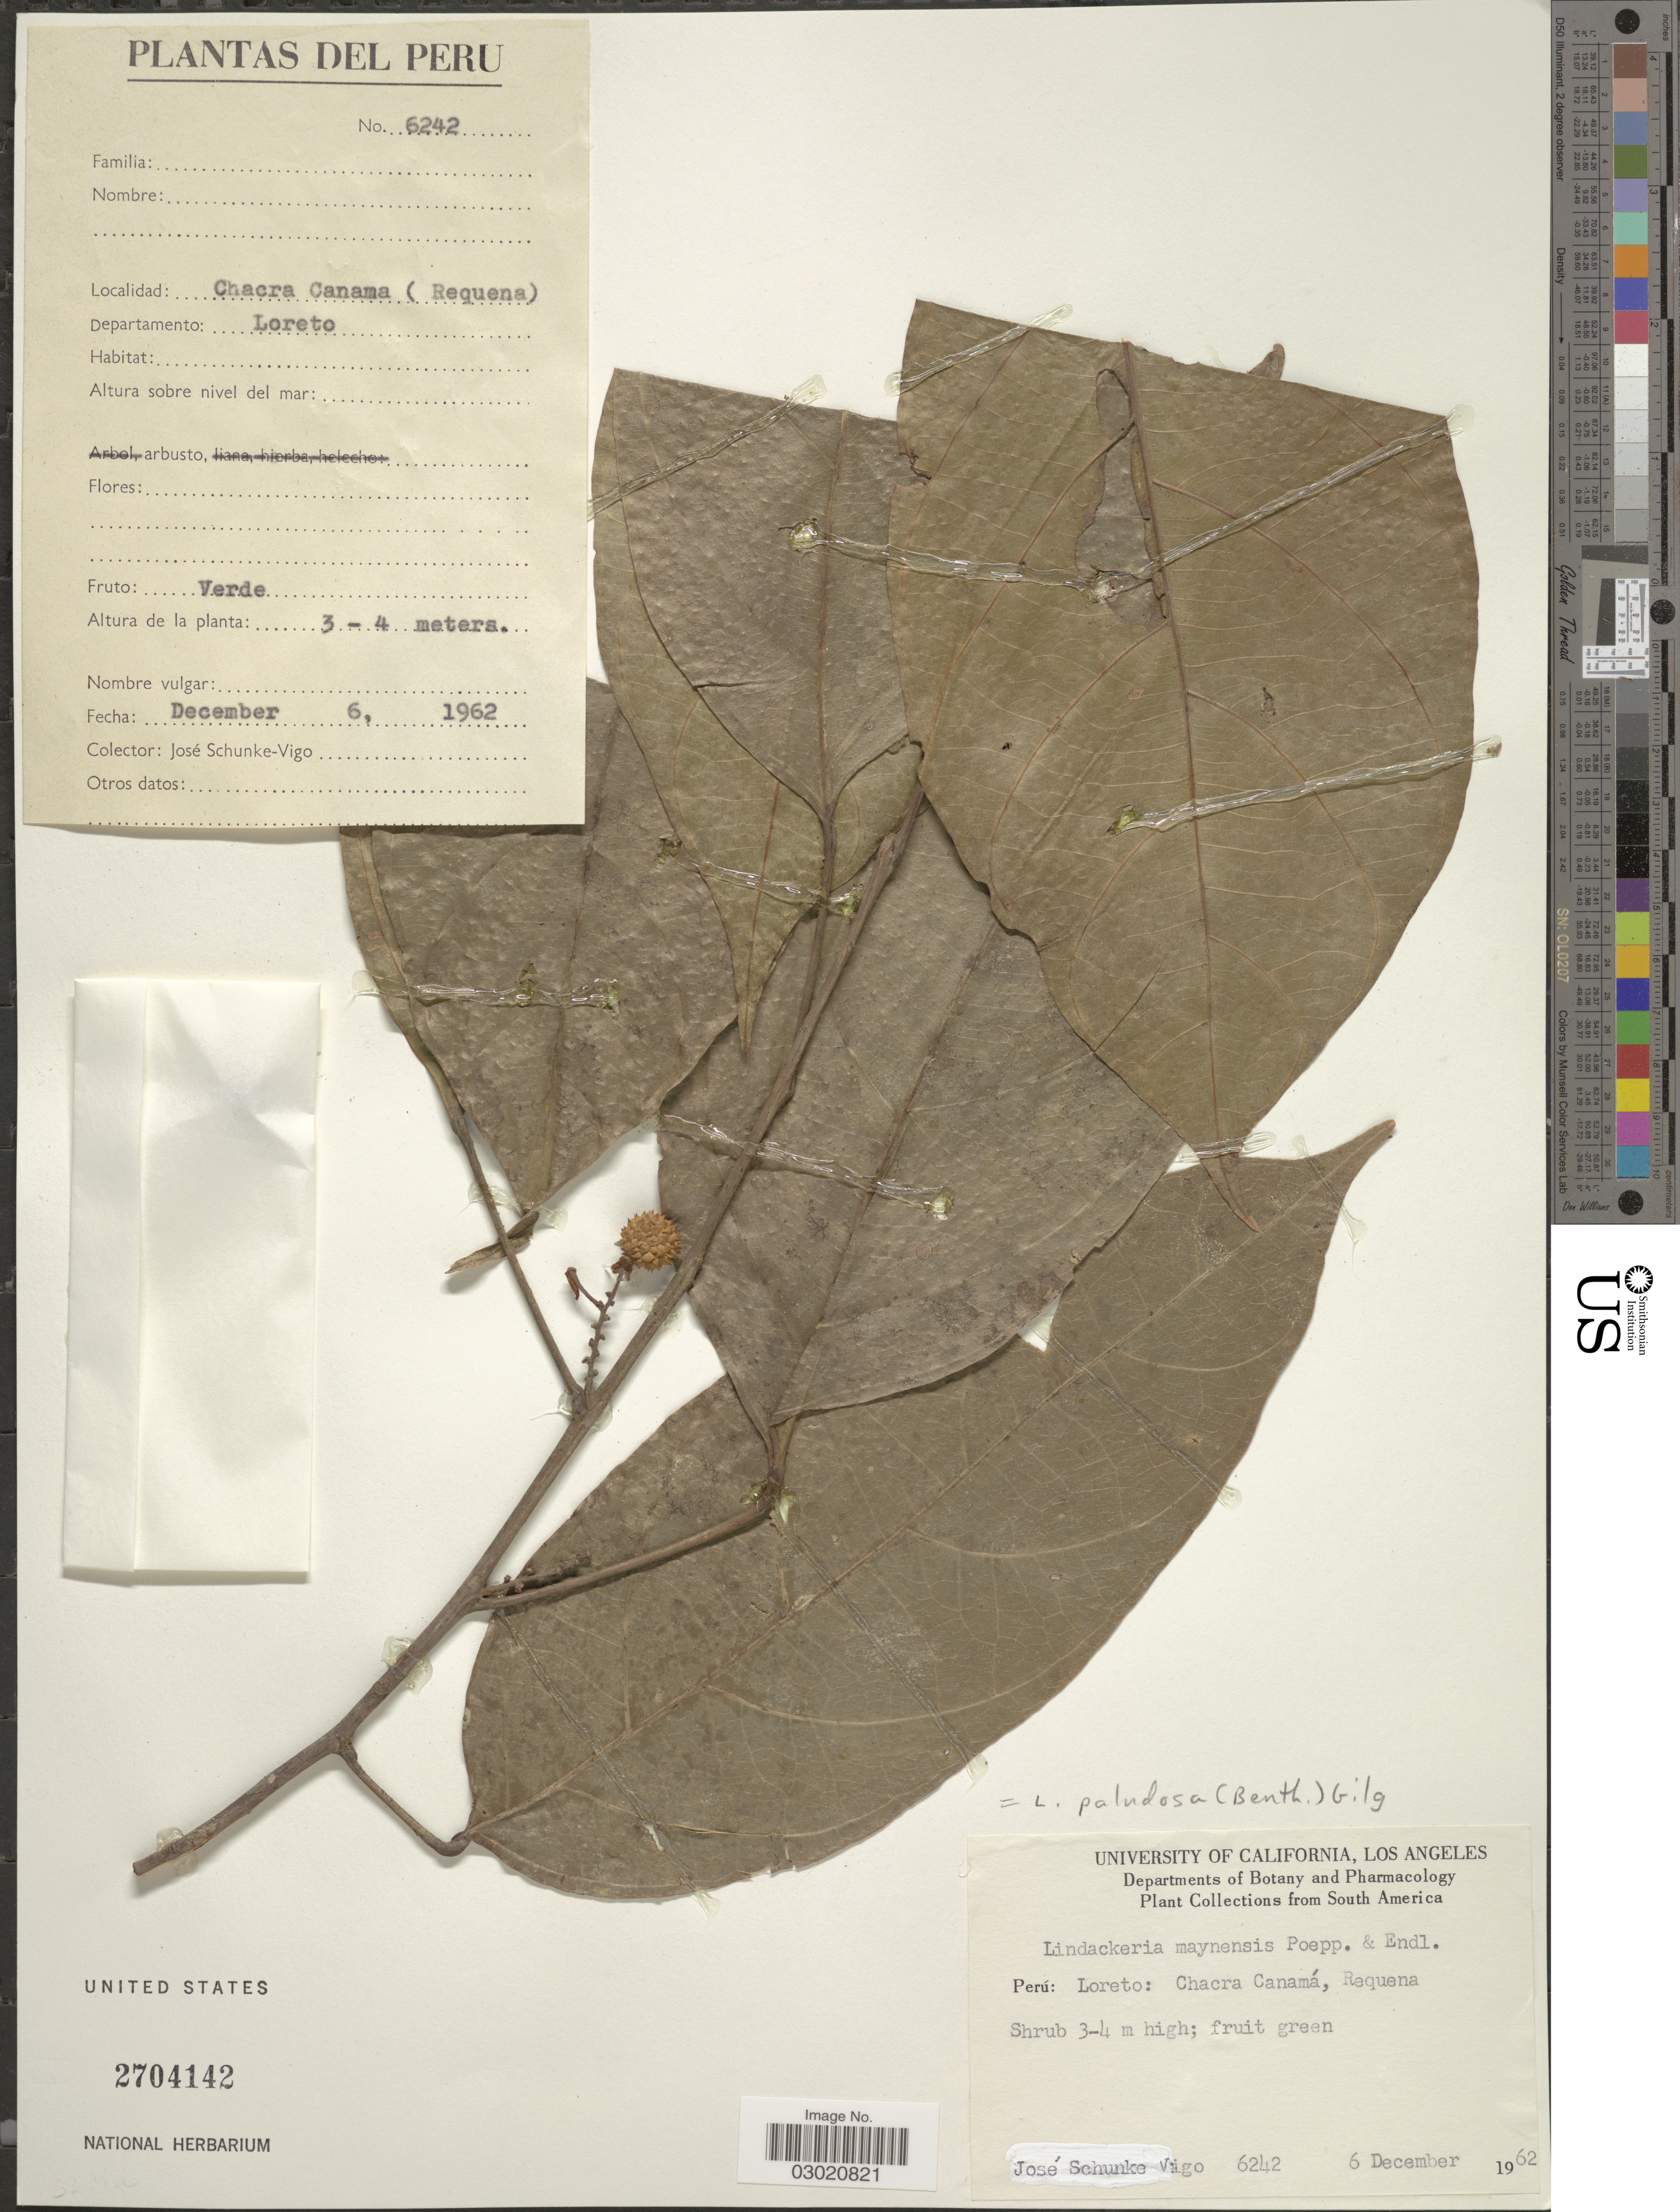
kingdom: Plantae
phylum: Tracheophyta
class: Magnoliopsida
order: Malpighiales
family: Achariaceae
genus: Lindackeria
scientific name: Lindackeria paludosa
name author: (Benth.) Gilg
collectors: J. Schunke Vigo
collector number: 6242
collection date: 1962-12-06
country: Peru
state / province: Loreto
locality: Chacra Canamá, Requena.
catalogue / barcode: US 2704142